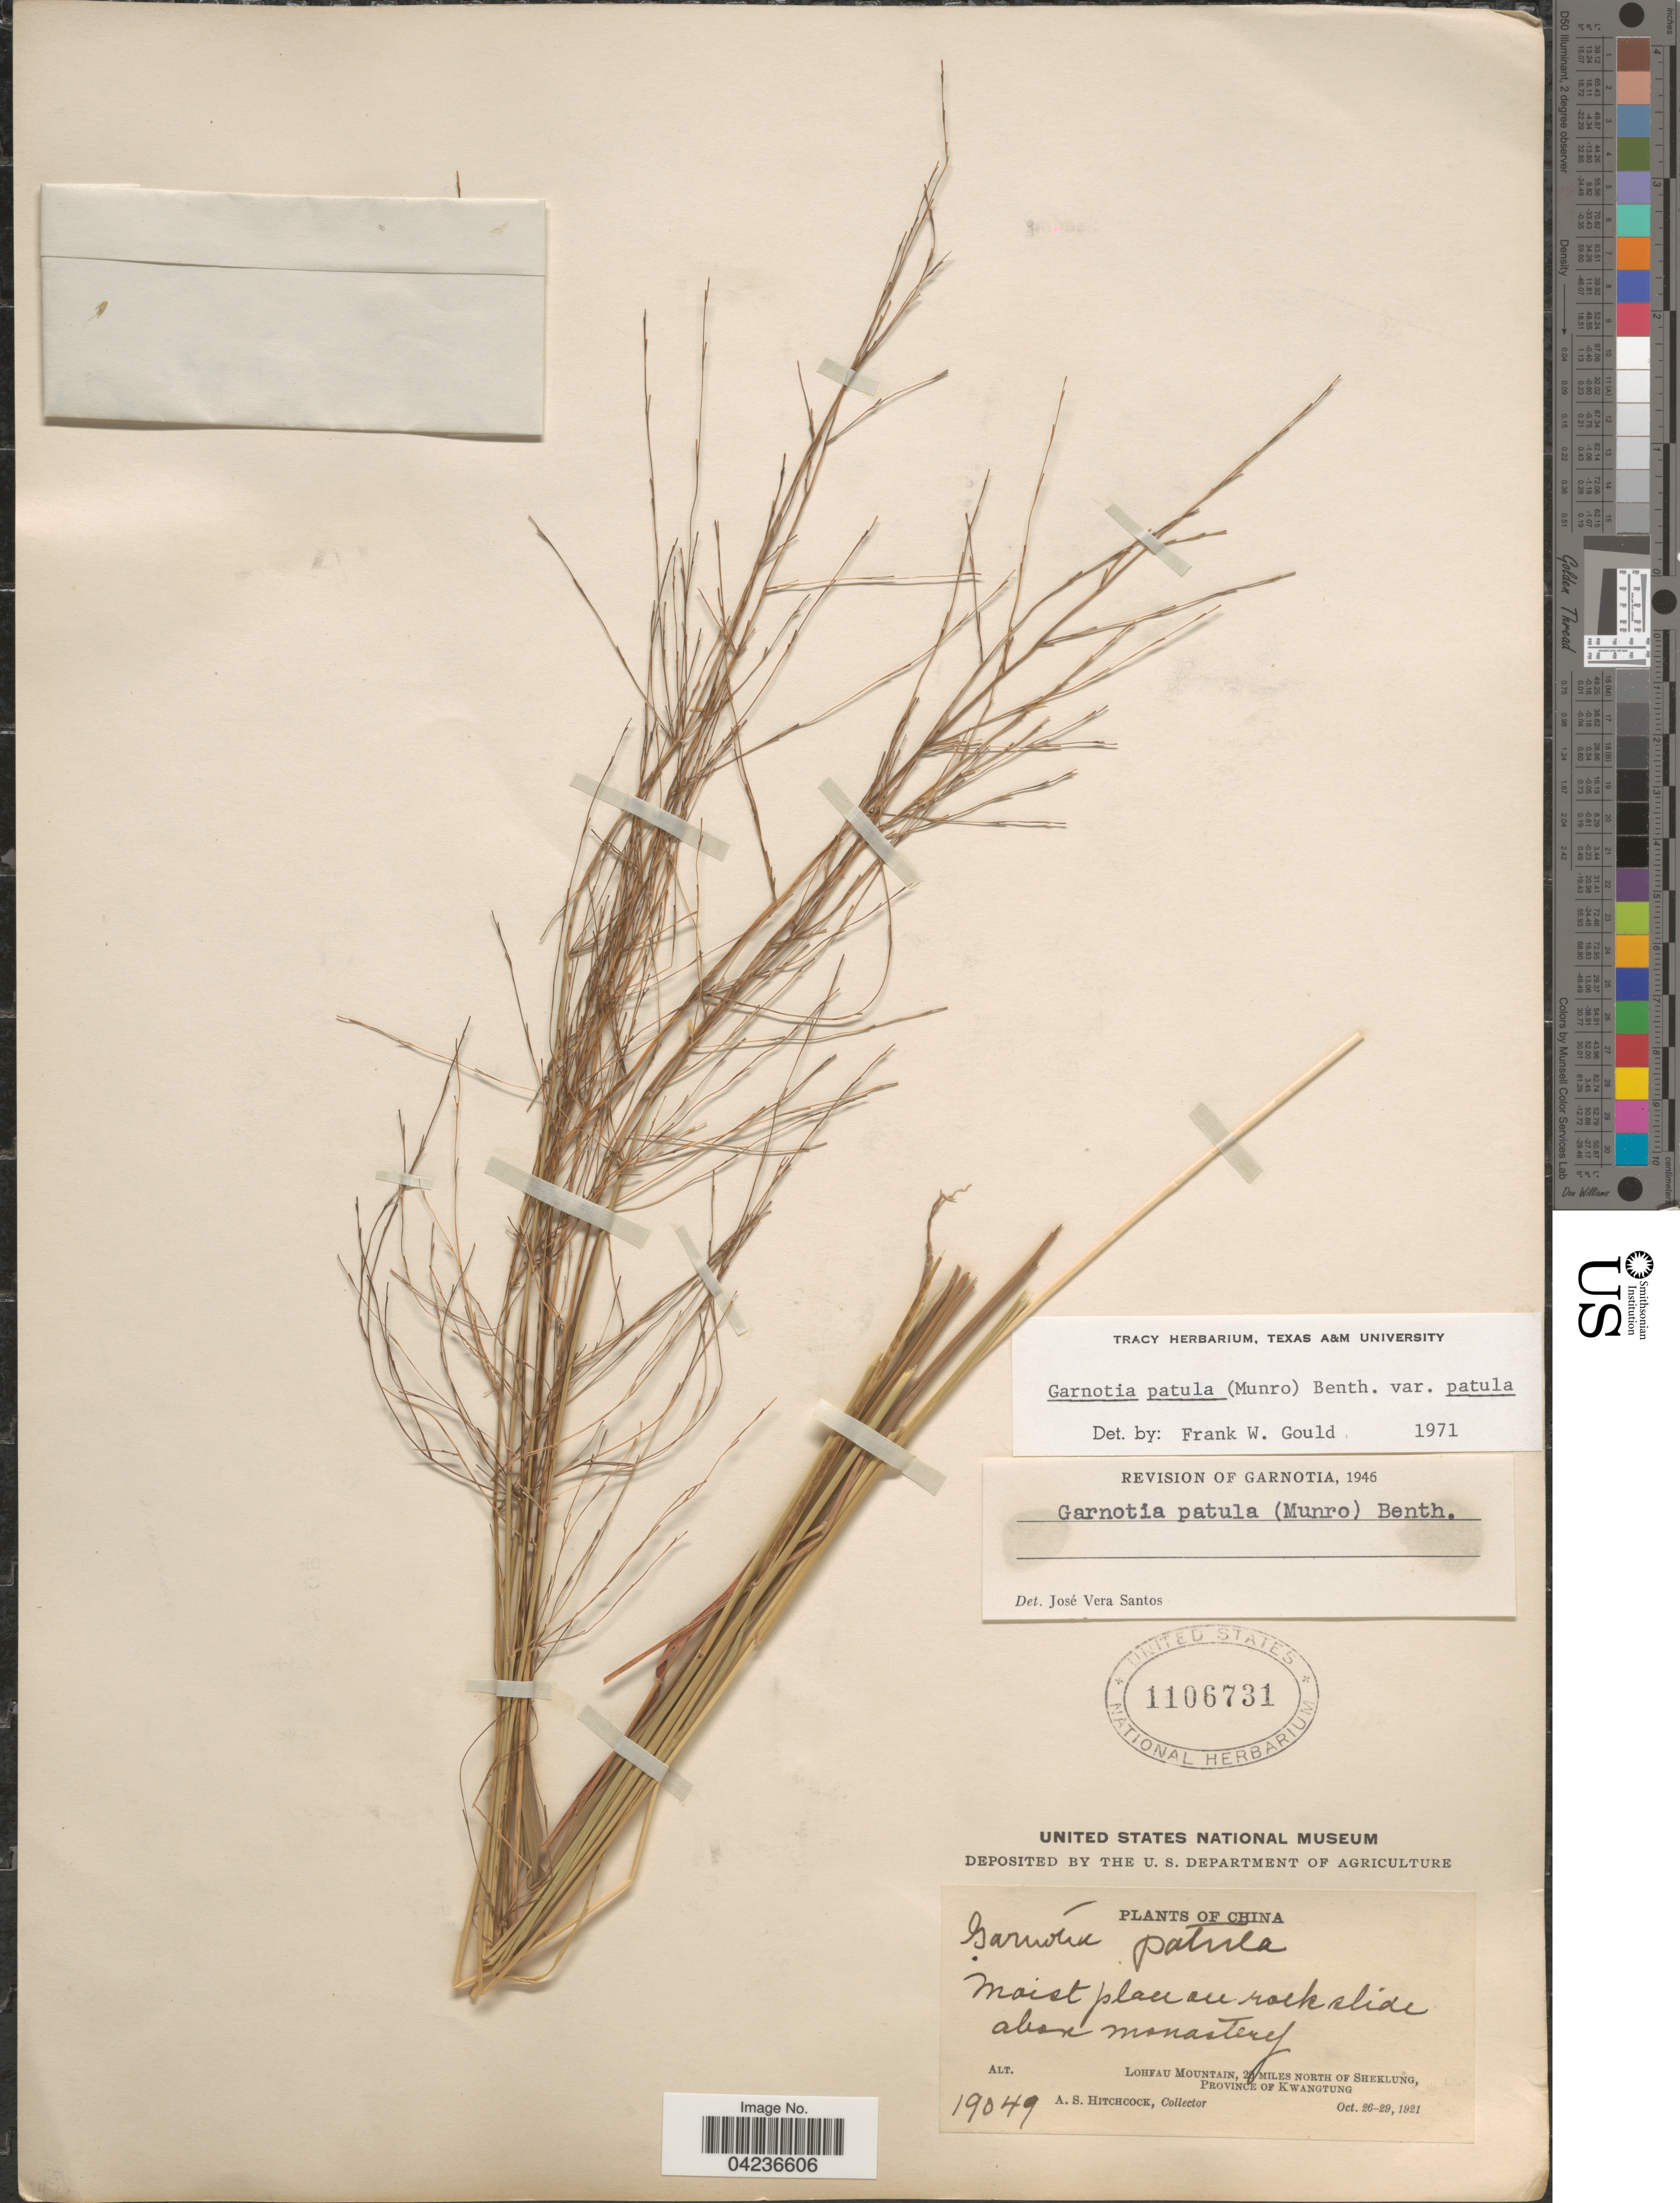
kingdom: Plantae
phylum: Tracheophyta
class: Liliopsida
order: Poales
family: Poaceae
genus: Garnotia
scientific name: Garnotia patula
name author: (Munro) Benth.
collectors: A. S. Hitchcock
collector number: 19049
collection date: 1921-10-26/1921-10-29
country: China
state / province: Guangdong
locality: Moist place on rock slide above monastery. Lohfau Mountain, 20 miles North of Sheklung, Province of Kwangtung.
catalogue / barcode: US 1106731